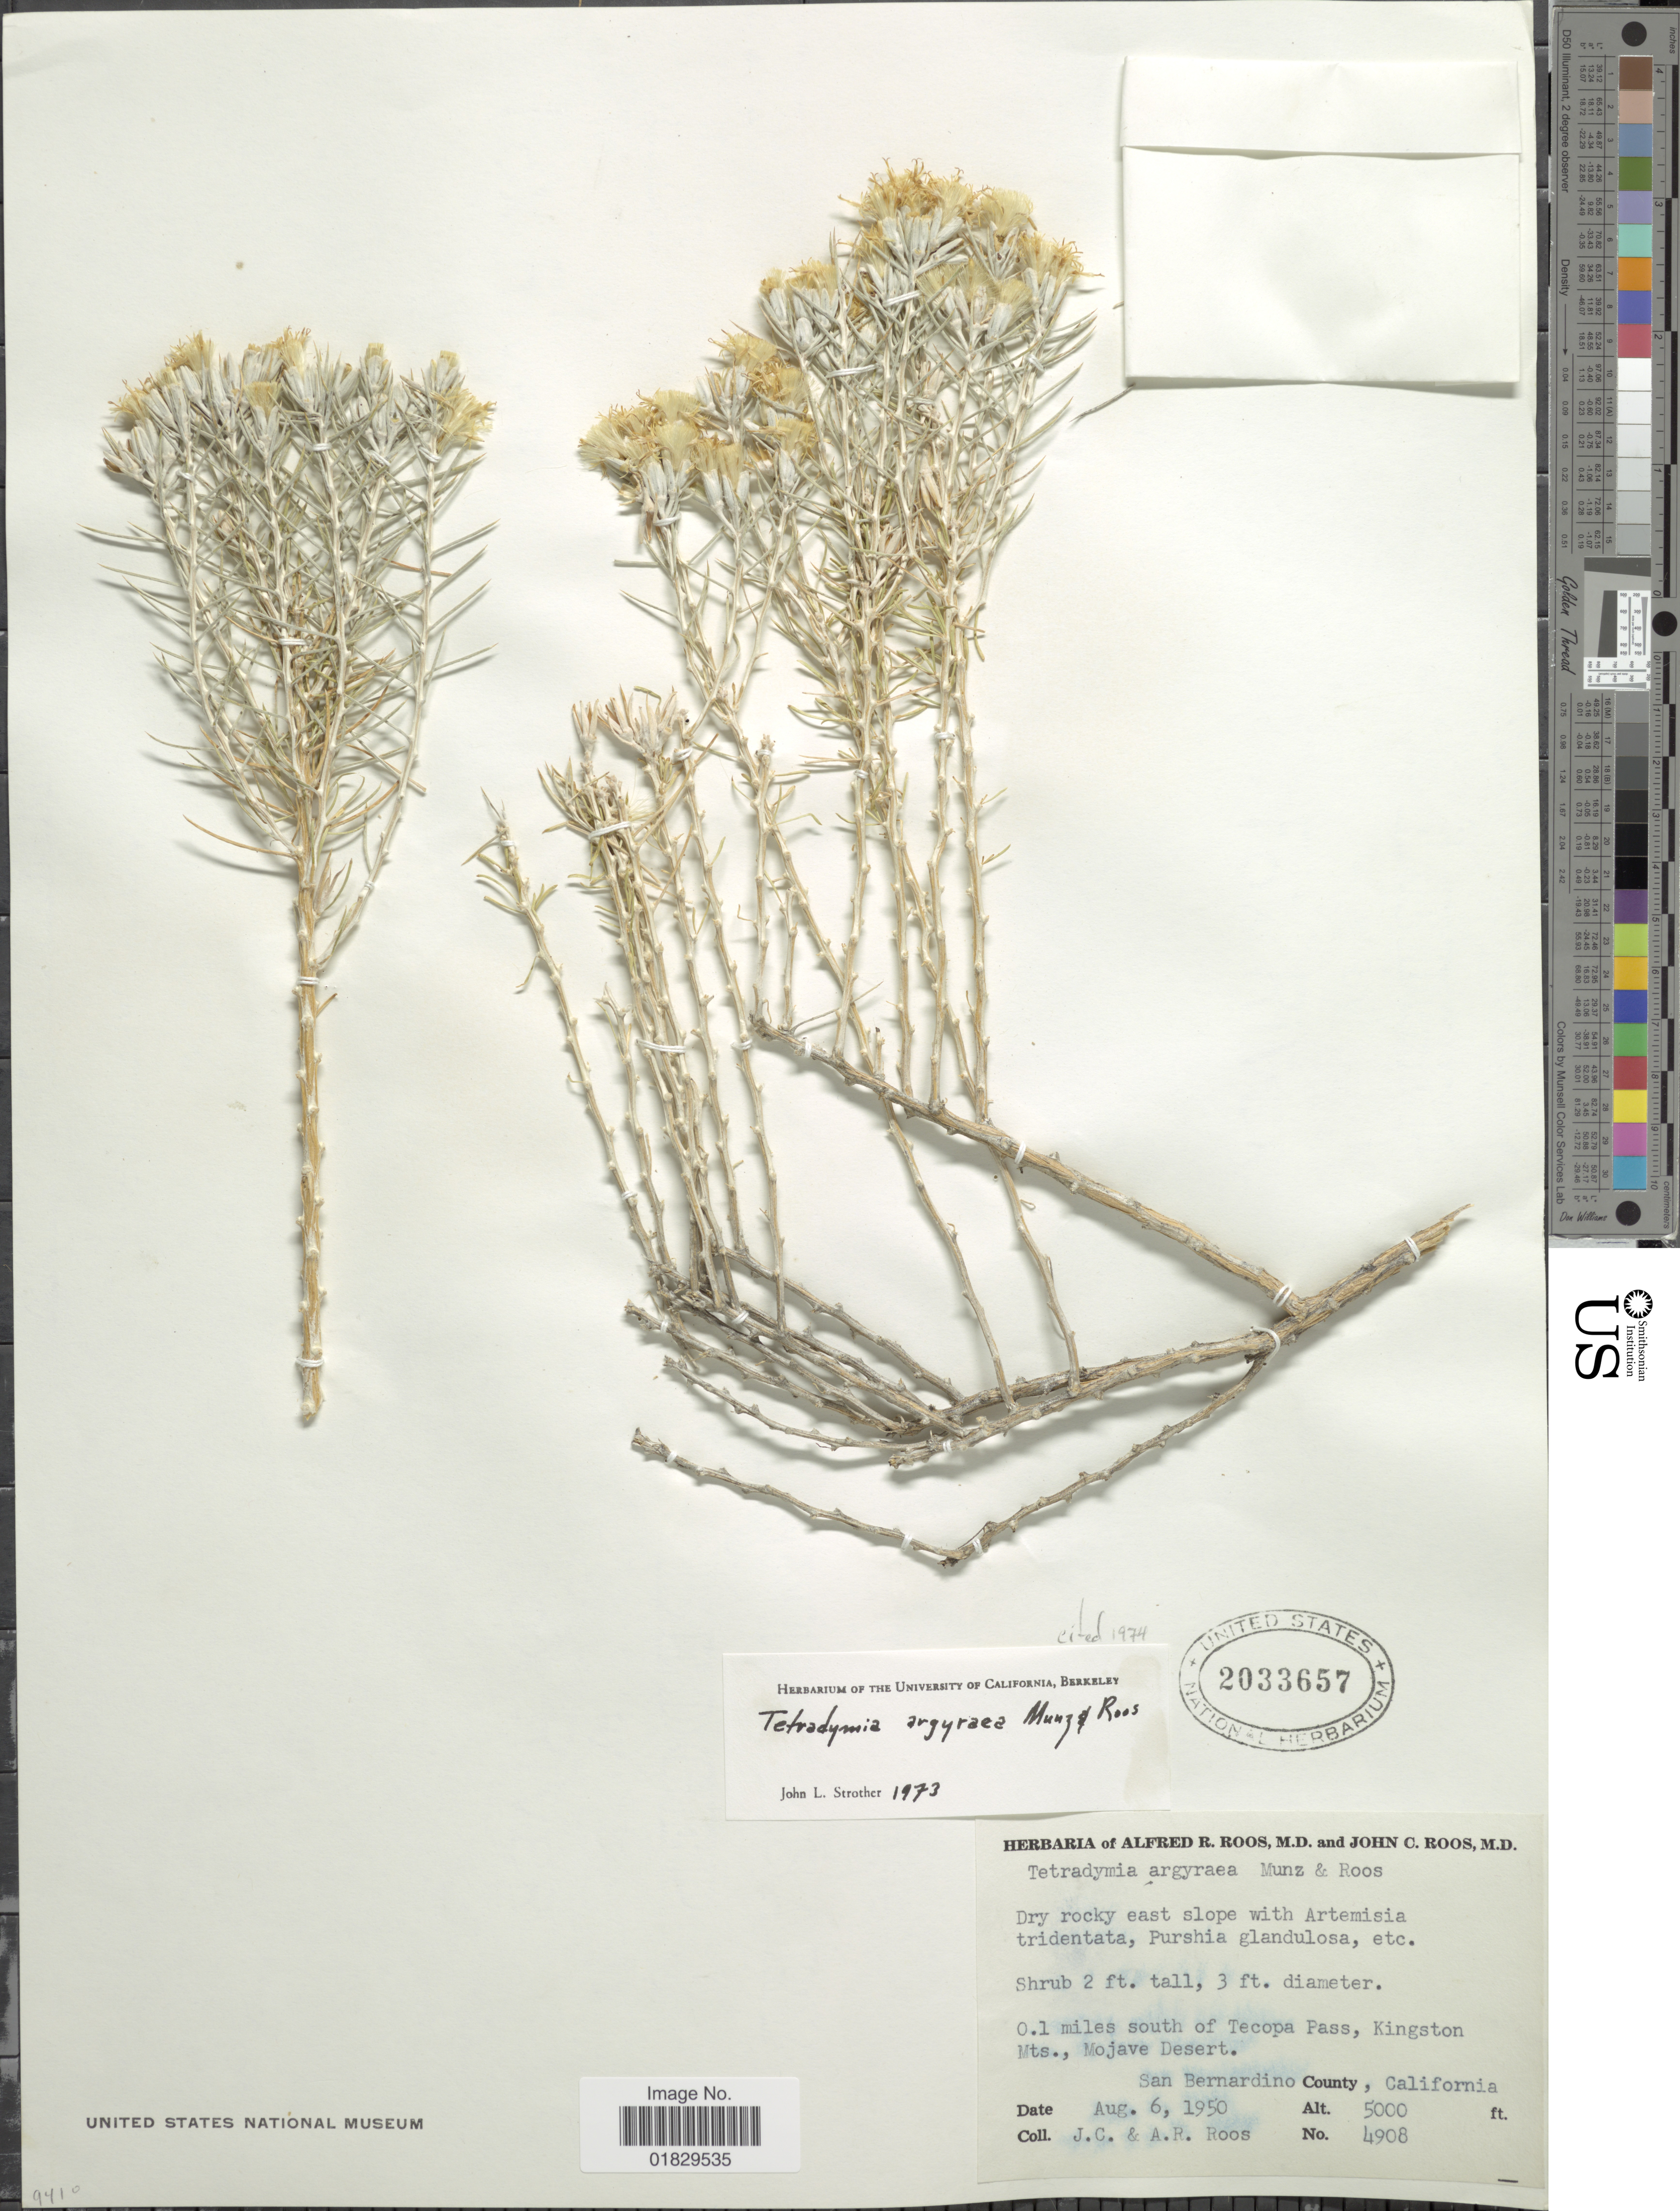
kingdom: Plantae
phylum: Tracheophyta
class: Magnoliopsida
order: Asterales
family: Asteraceae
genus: Tetradymia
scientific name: Tetradymia argyraea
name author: Munz & J.C. Roos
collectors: J. C. Roos & A. R. Roos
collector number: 4908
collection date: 1950-08-06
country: United States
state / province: California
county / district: San Bernardino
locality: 0.1 miles south of Tecopa Pass, Kingston Mts., Mojave Desert. San Bernardino County, California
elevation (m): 1524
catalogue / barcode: US 2033657